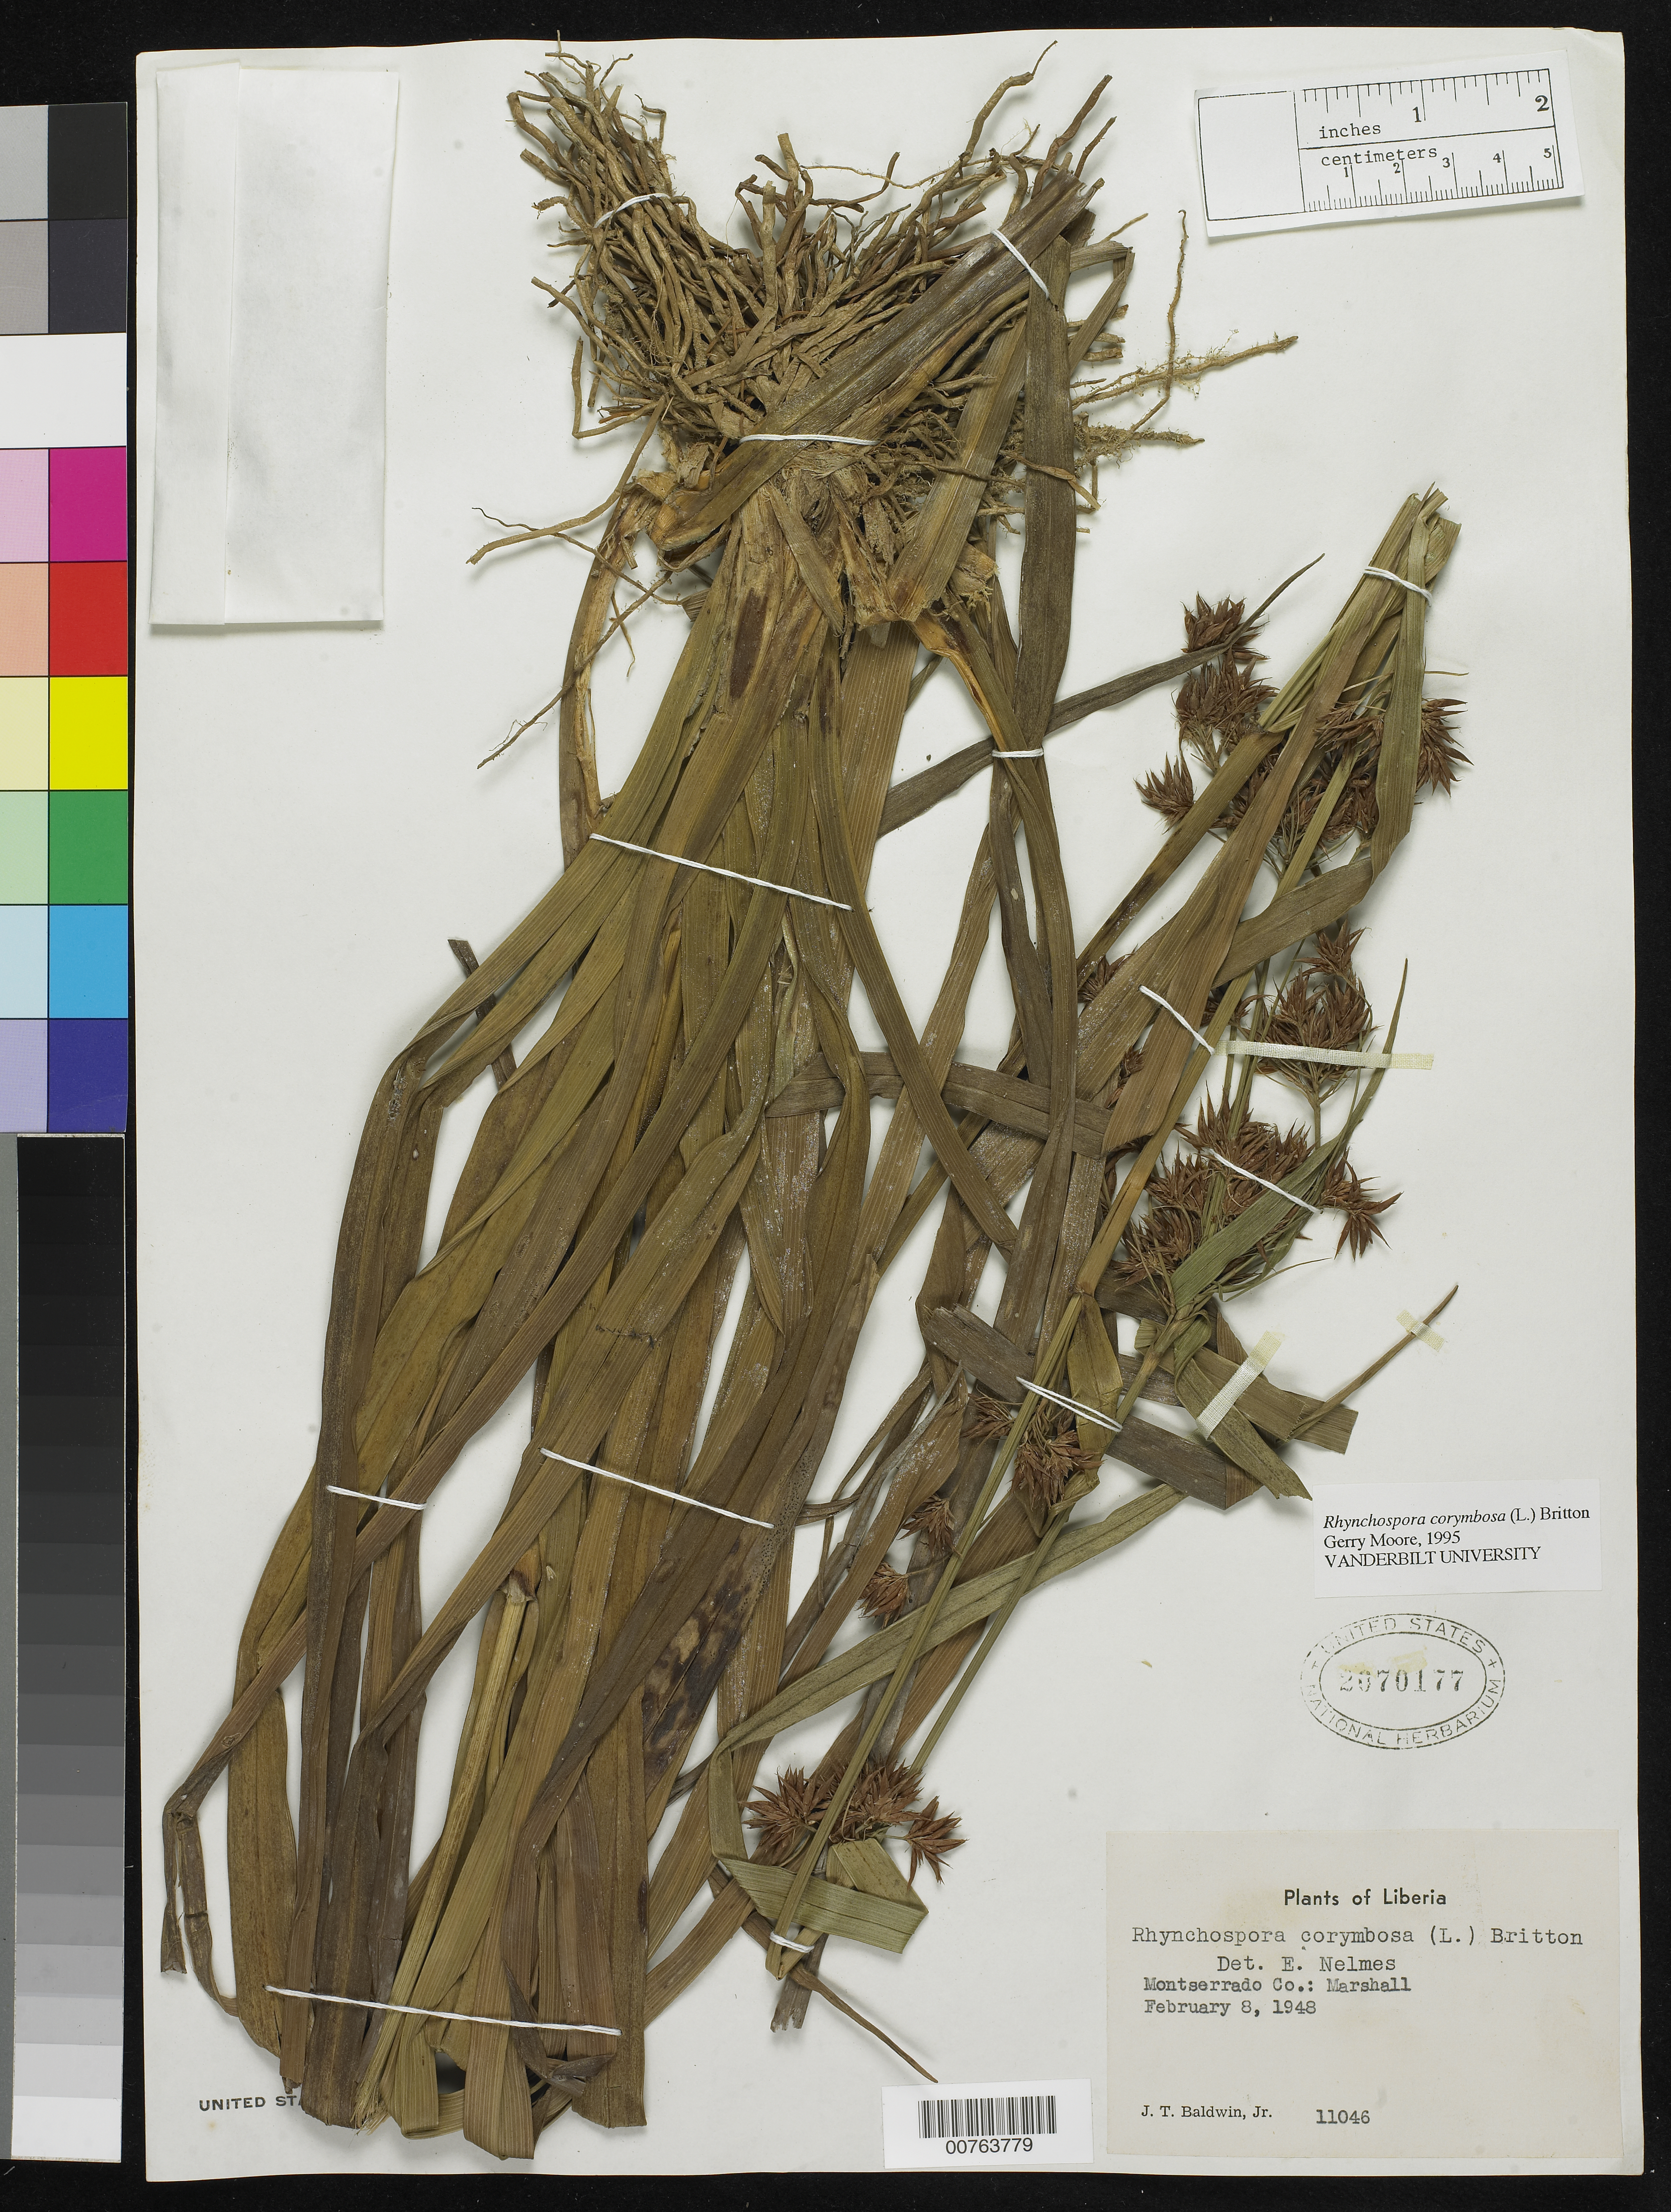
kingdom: Plantae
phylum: Tracheophyta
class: Liliopsida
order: Poales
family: Cyperaceae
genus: Rhynchospora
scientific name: Rhynchospora corymbosa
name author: (L.) Britton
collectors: J. T. Baldwin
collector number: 11046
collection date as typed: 8 Feb 1948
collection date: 1948-02-08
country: Liberia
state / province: Montserrado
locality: Marshall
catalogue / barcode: US 2070177